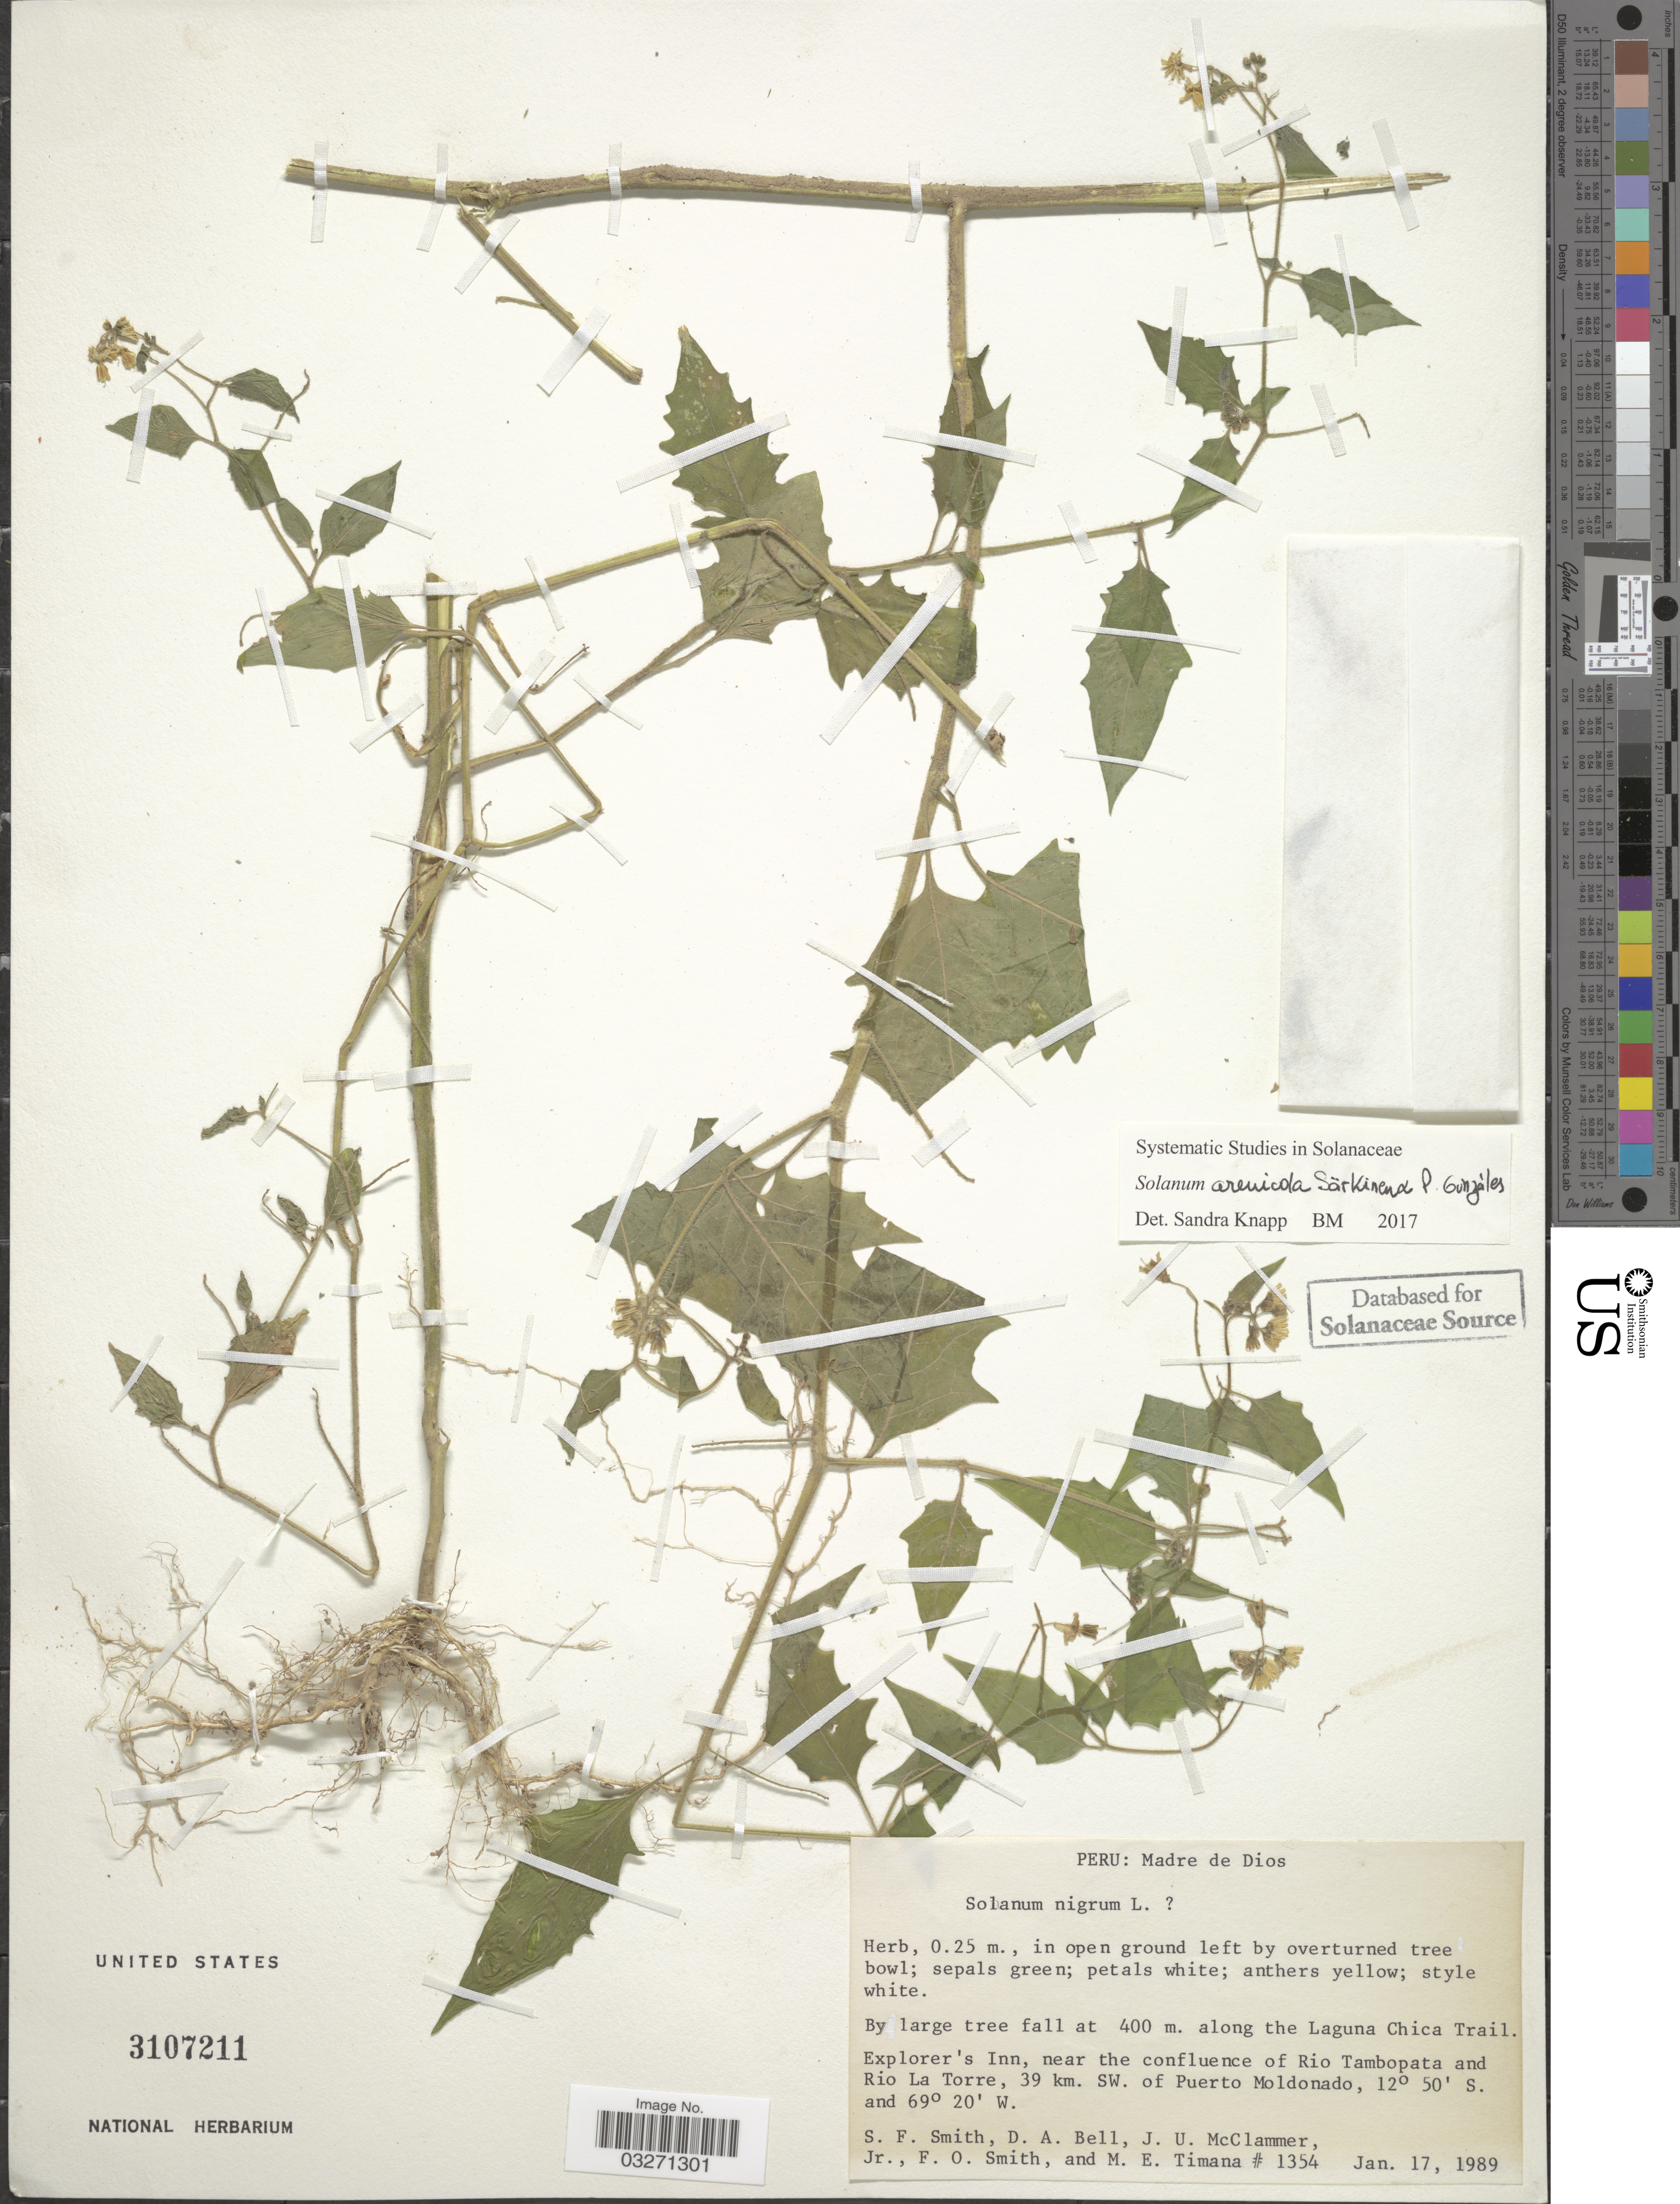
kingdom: Plantae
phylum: Tracheophyta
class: Magnoliopsida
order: Solanales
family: Solanaceae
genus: Solanum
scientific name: Solanum arenicola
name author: Särkinen & P. Gonzáles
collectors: S.F. Smith, D. A. Bell, J. McClammer Jr. & F. Smith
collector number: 1354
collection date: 1989-01-17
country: Peru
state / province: Madre de Dios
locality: Along the Laguna Chica Trail. Explorer's Inn, near the confluence of Rio Tambopata and Rio La Torre, 39 km. SW. of Puerto Moldonado.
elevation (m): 400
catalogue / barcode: US 3107211